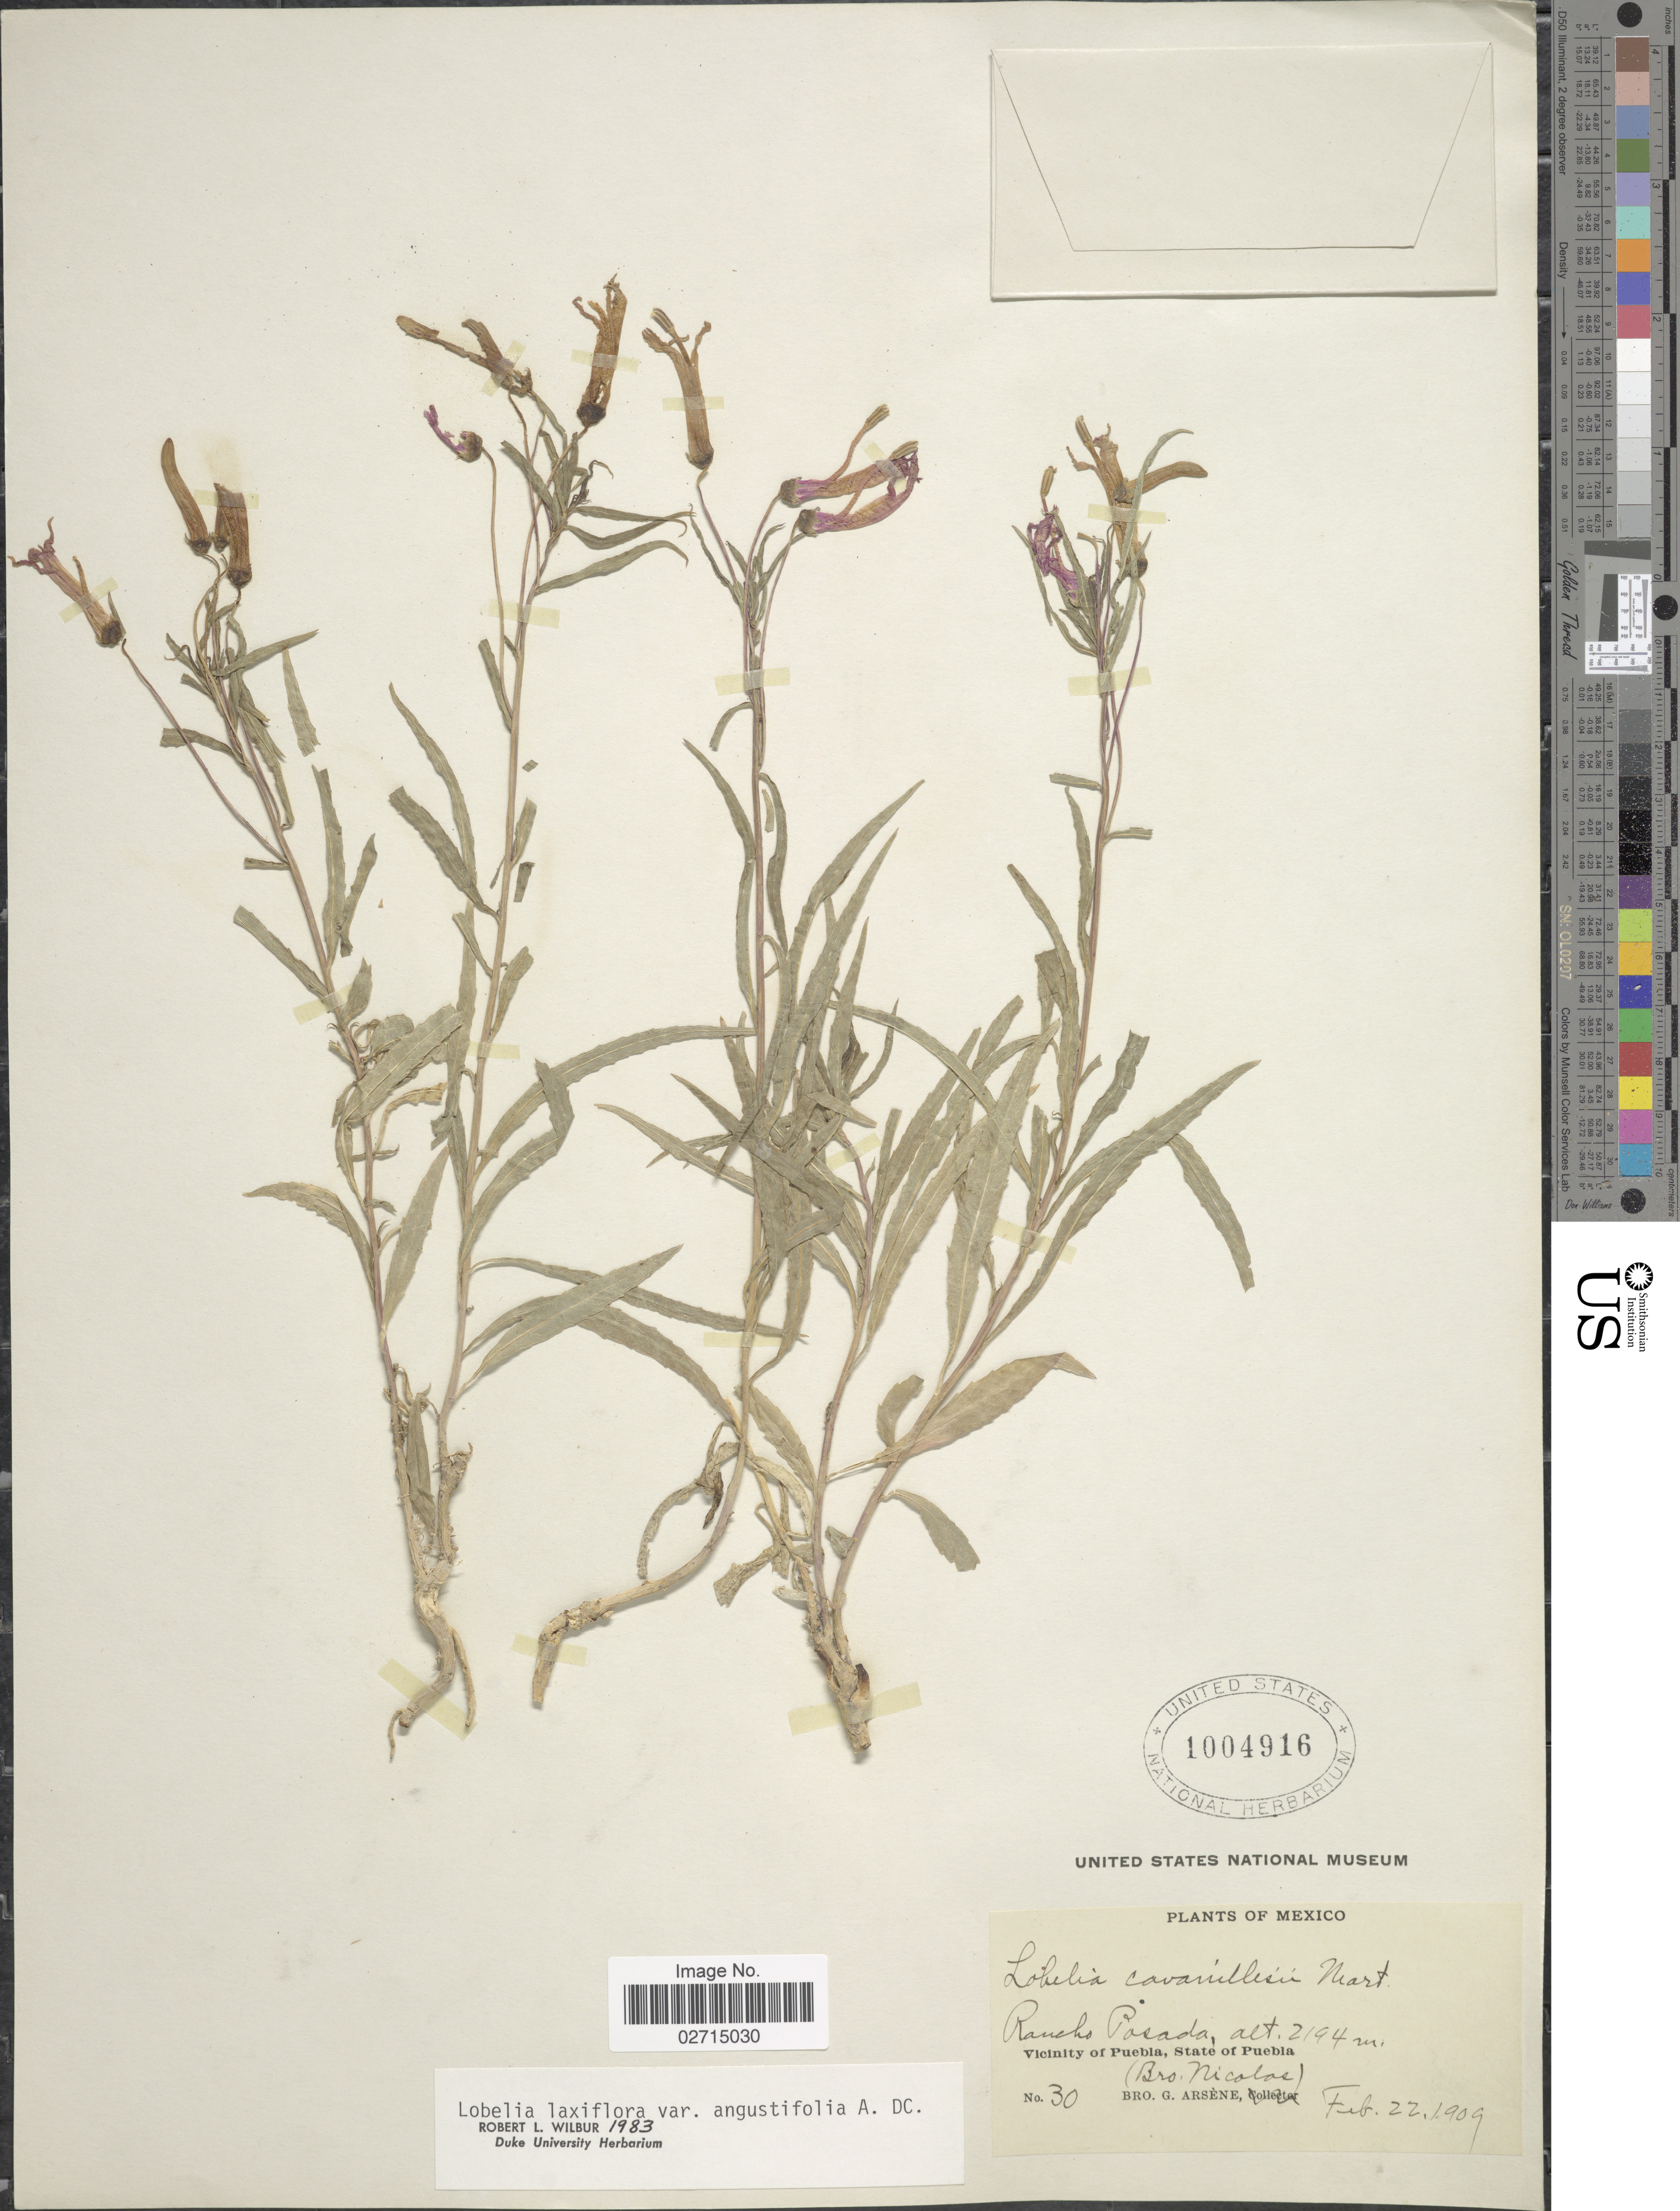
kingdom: Plantae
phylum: Tracheophyta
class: Magnoliopsida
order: Asterales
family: Campanulaceae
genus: Leptocodon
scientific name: Leptocodon laxiflora var. angustifolia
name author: A. DC.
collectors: Bro. Nicolas & Bro. G. Arsène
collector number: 30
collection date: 1909-02-22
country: Mexico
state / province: Puebla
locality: Rancho Posada, Vicinity of Puebla, State of Puebla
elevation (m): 2194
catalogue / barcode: US 1004916